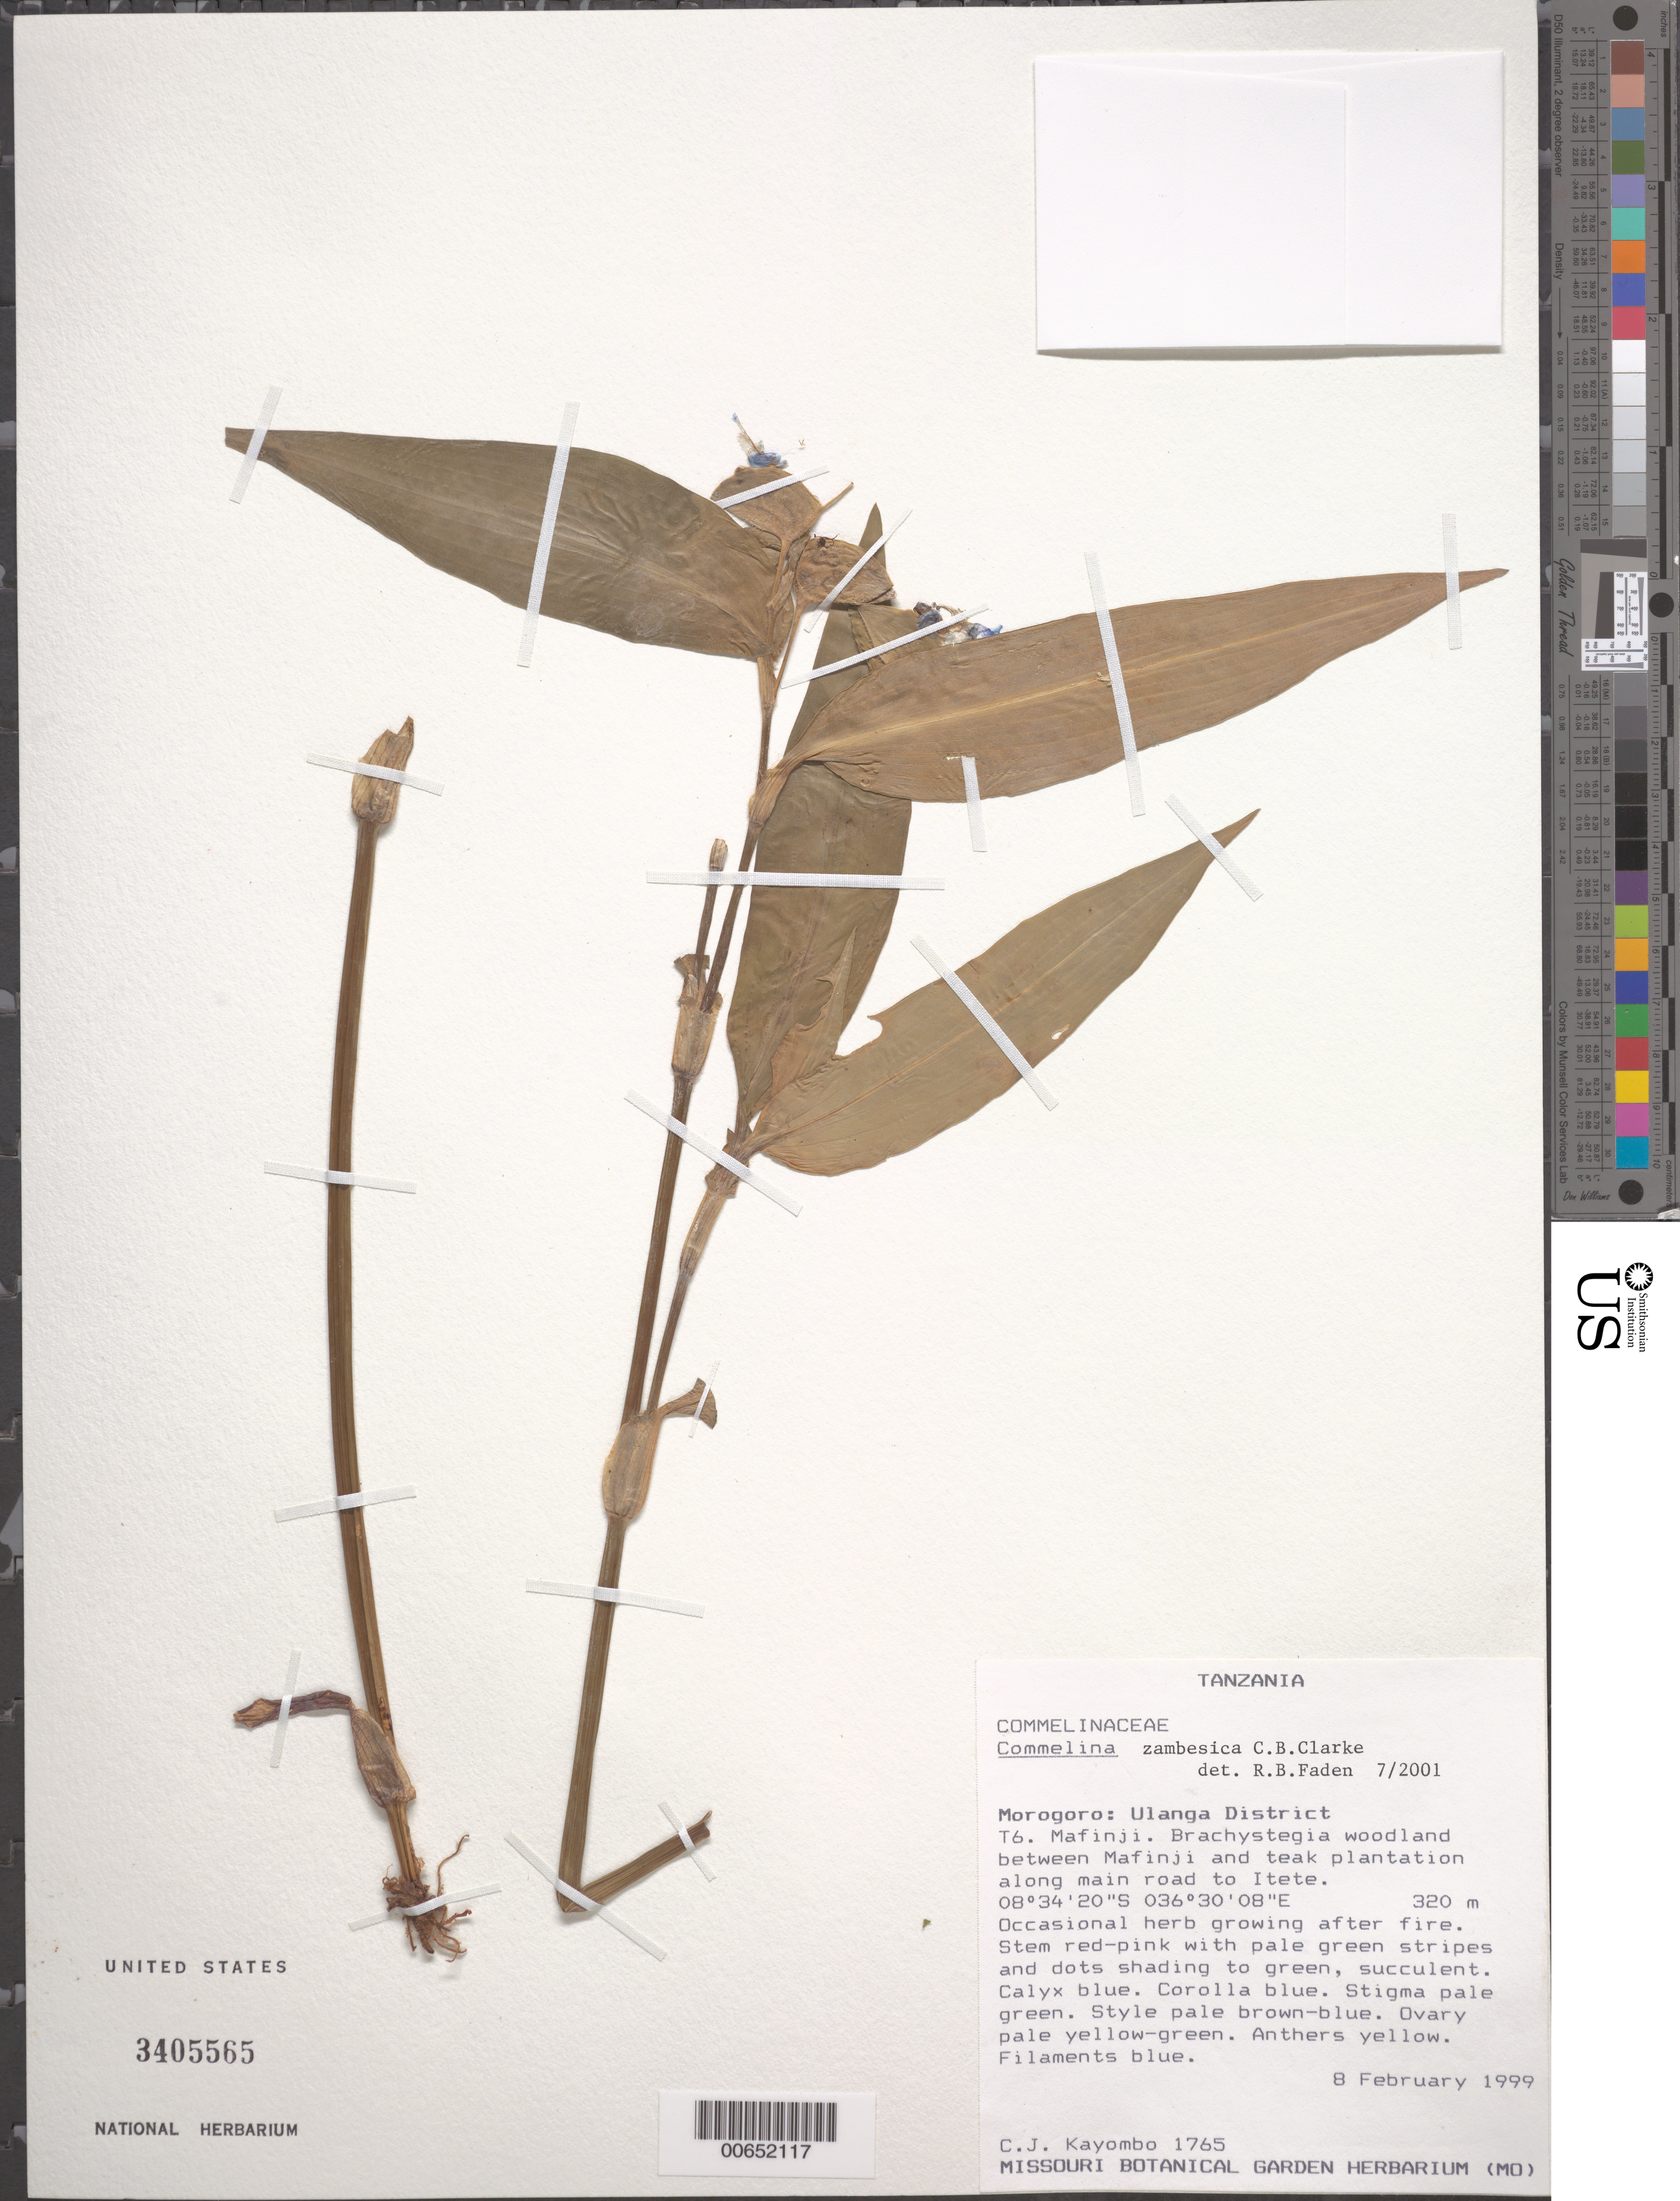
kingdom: Plantae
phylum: Tracheophyta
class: Liliopsida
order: Commelinales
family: Commelinaceae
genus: Commelina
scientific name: Commelina zambesica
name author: C.B. Clarke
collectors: C. J. Kayombo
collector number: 1765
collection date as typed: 08 02 2000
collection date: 2000-02-08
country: Tanzania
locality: Morogoro, ulanga dist., t6, mafinji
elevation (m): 320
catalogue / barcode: US 3405565